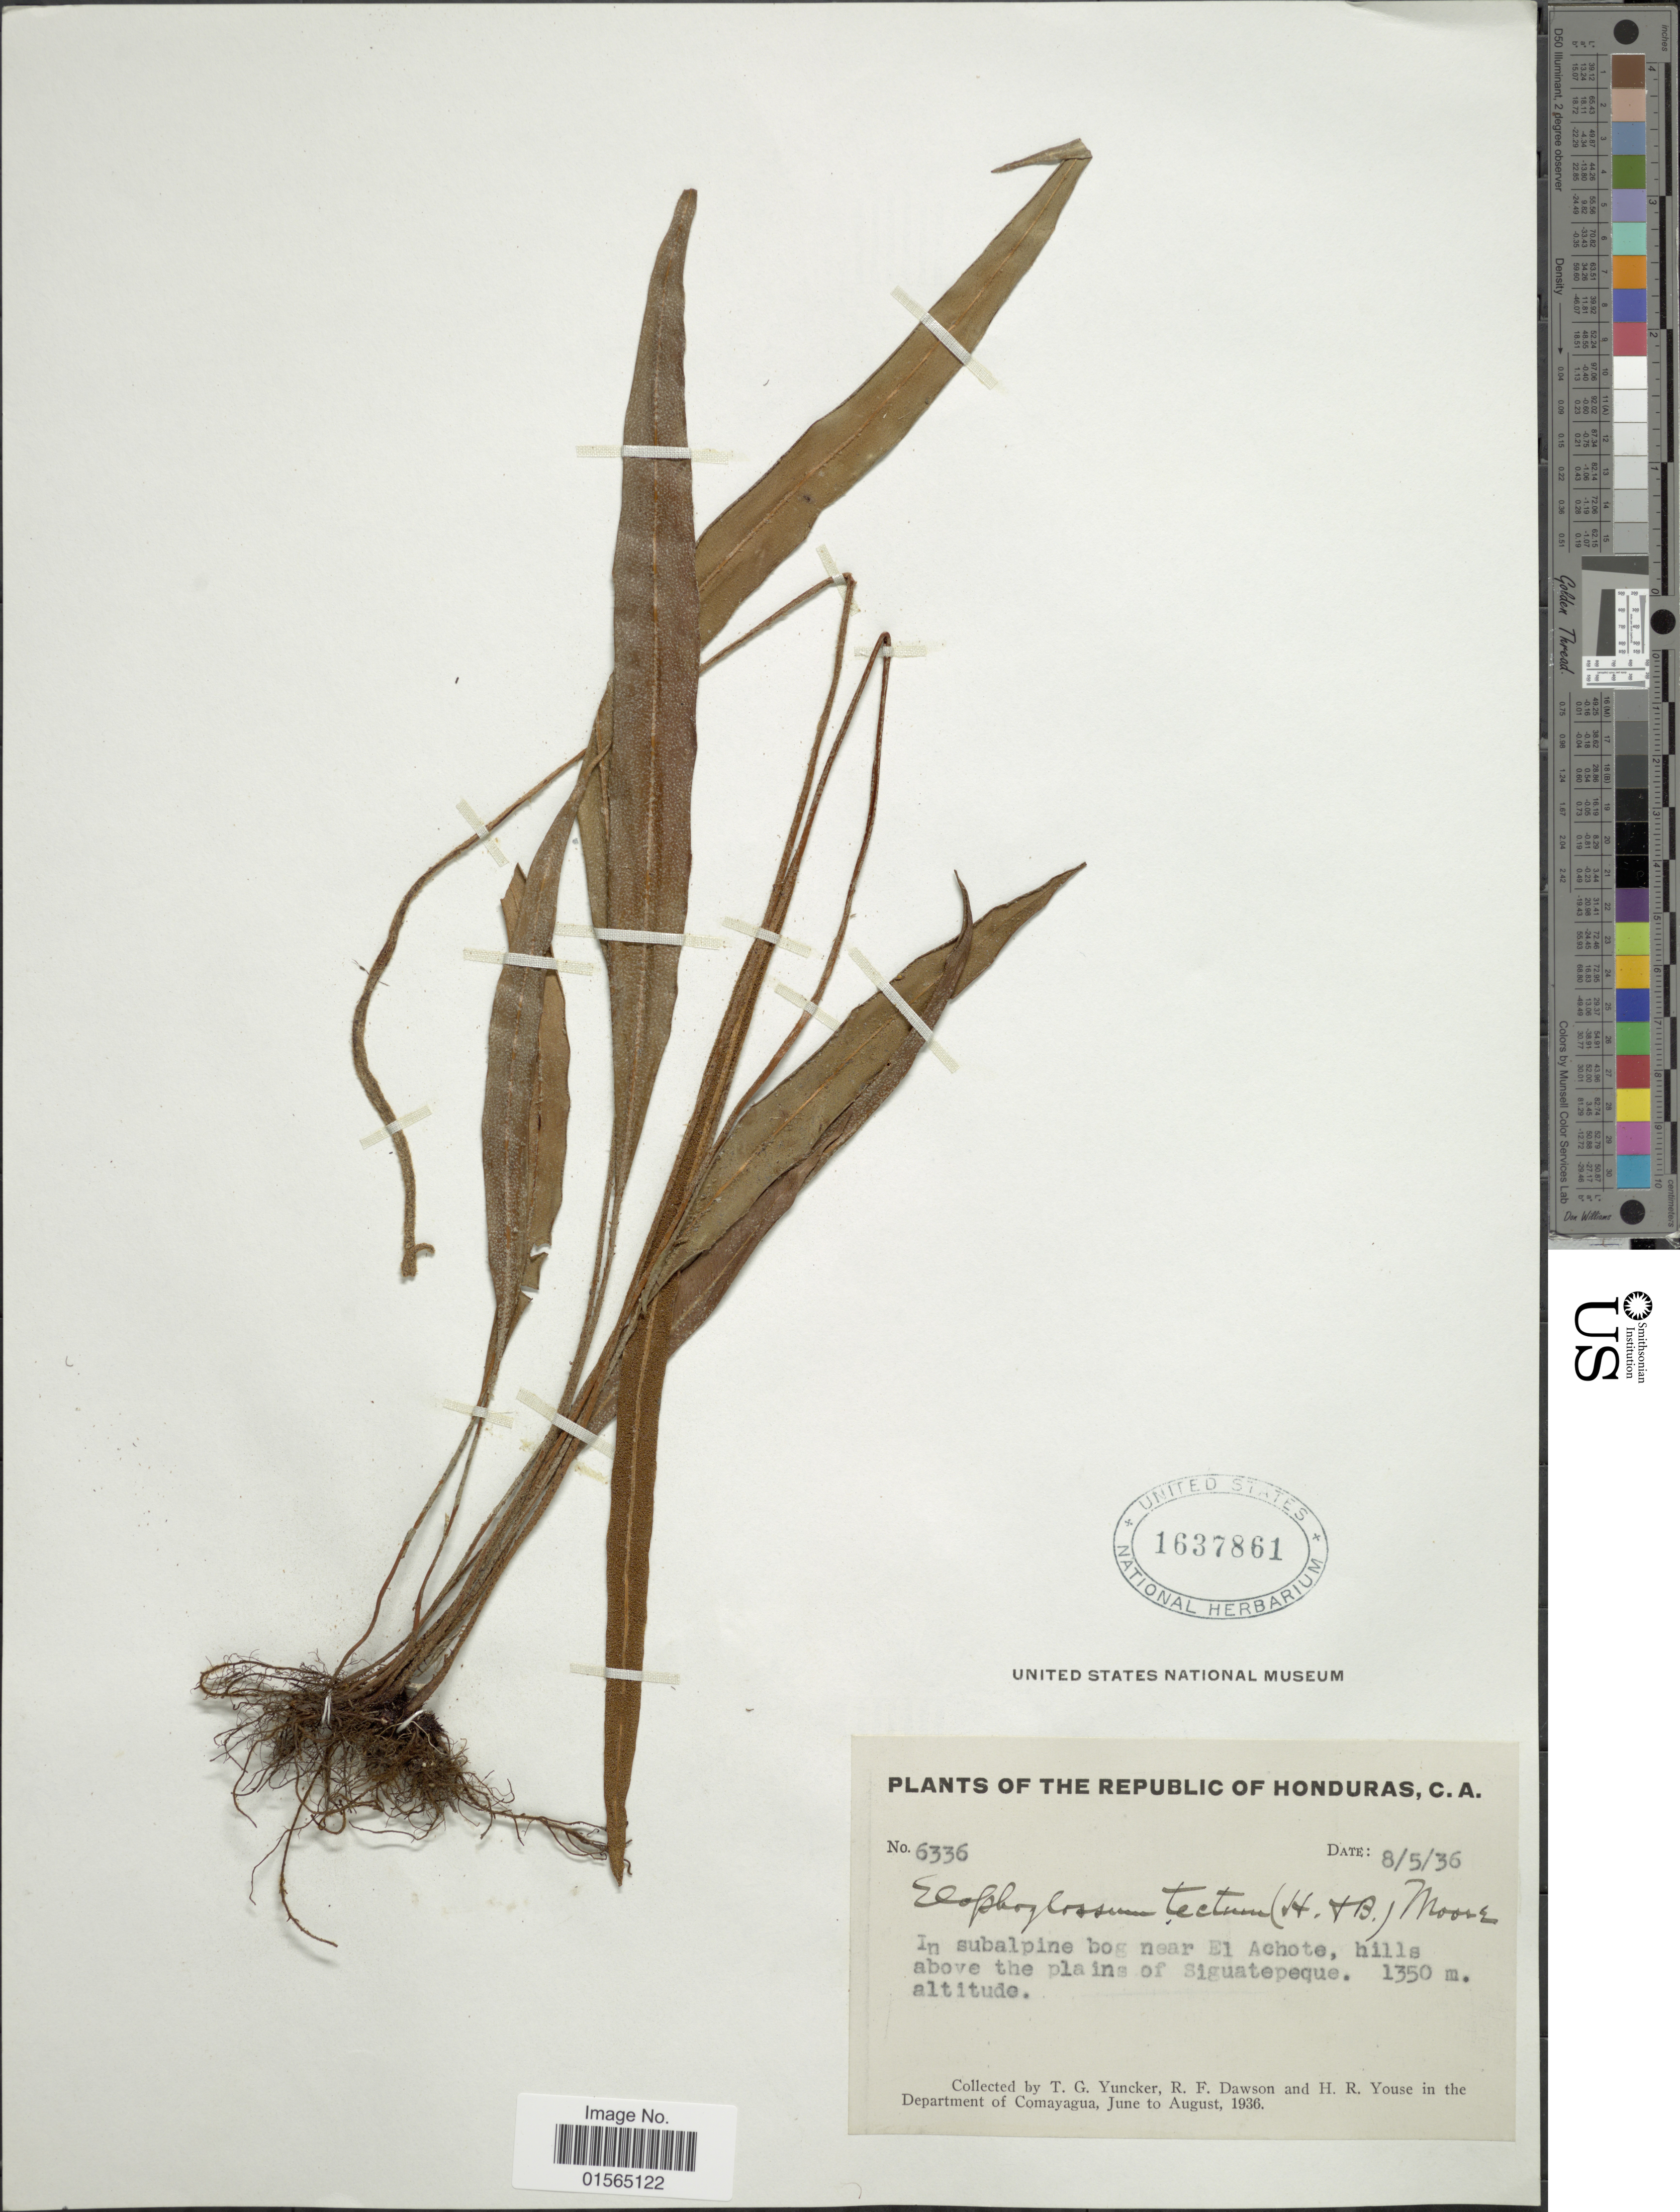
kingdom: Plantae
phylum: Tracheophyta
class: Polypodiopsida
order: Polypodiales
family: Dryopteridaceae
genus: Elaphoglossum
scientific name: Elaphoglossum tectum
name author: (Humb. & Bonpl.) Moore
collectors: T. G. Yuncker, R. F. Dawson & H. Youse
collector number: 6336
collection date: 1936-06/1936-08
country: Honduras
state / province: Comayagua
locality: C. A. , in subalpine bog near El Achote, hills above the plains of Siguatepeque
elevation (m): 1350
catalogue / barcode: US 1637861